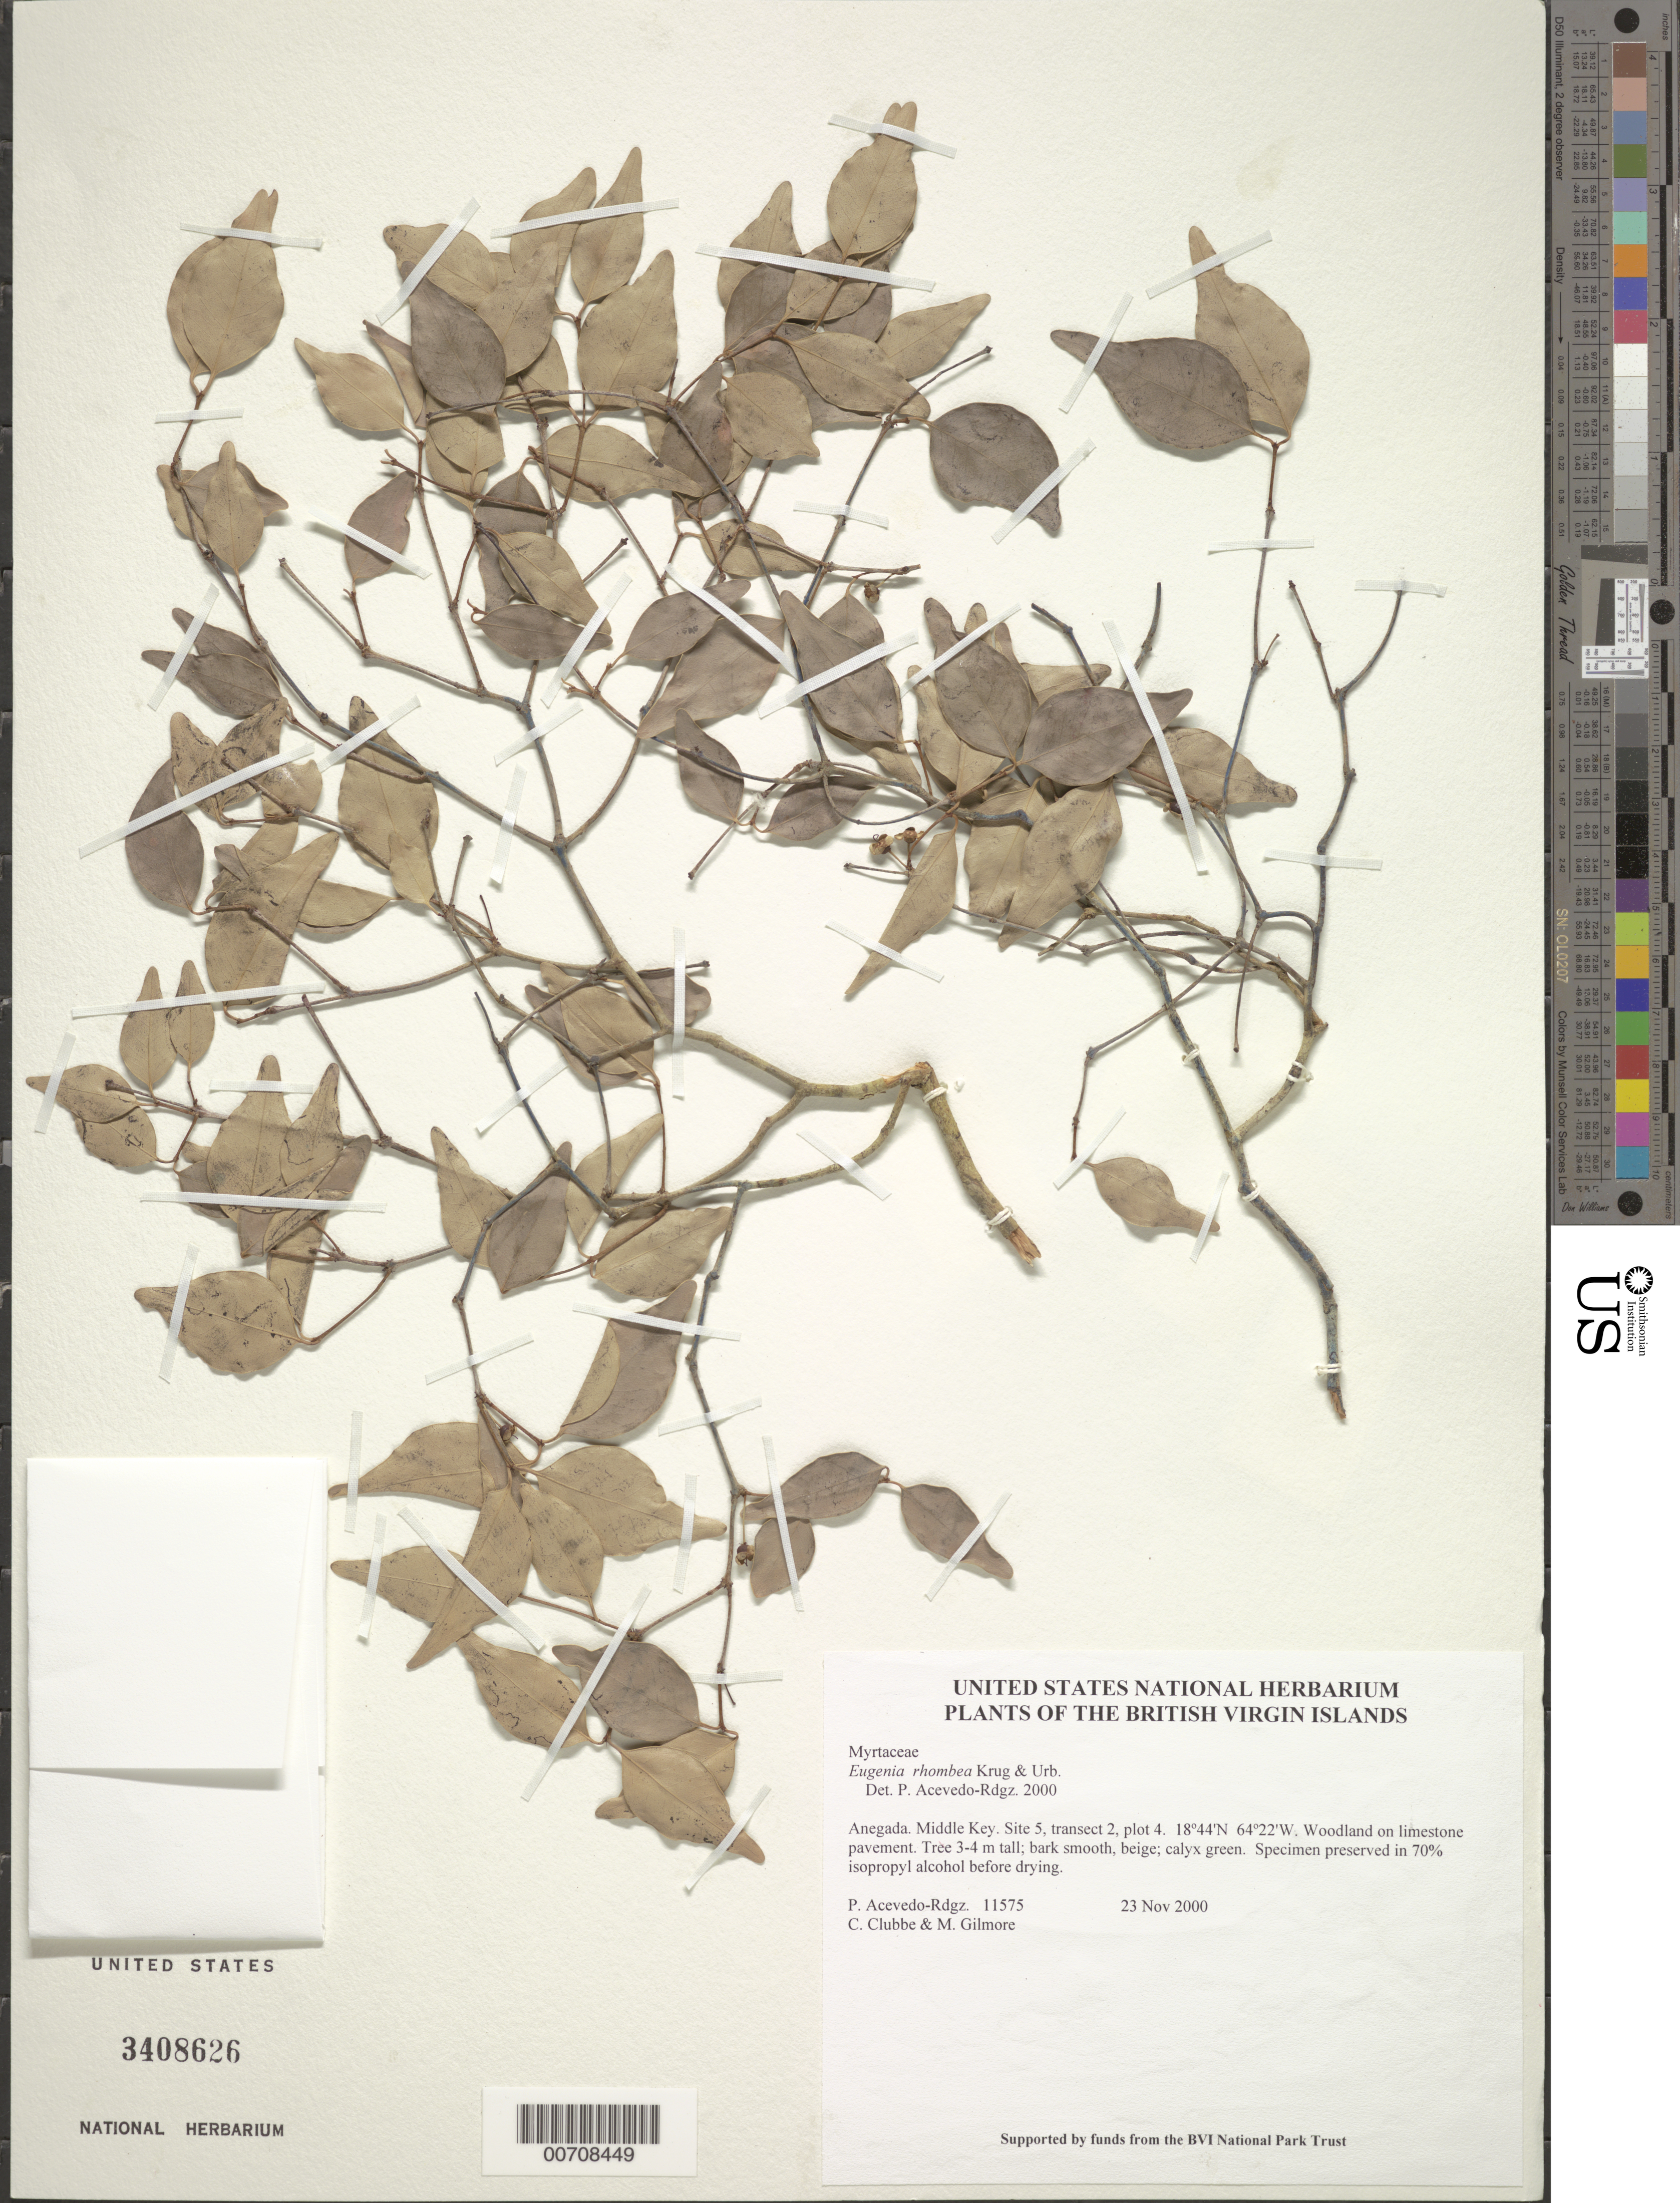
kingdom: Plantae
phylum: Tracheophyta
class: Magnoliopsida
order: Myrtales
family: Myrtaceae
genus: Eugenia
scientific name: Eugenia rhombea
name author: (O. Berg) Krug & Urb.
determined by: Acevedo-Rodríguez, P., (BOT), Smithsonian Institution - National Museum of Natural History (UNITED STATES)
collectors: P. Acevedo-Rodr., C. Clubbe & M. Gilmore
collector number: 11575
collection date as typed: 23 Nov 2000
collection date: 2000-11-23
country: British Virgin Islands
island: Anegada I.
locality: Middle Key. Site 5, transect 2, plot 4.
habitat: Woodland on limestone pavement.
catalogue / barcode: US 3408626